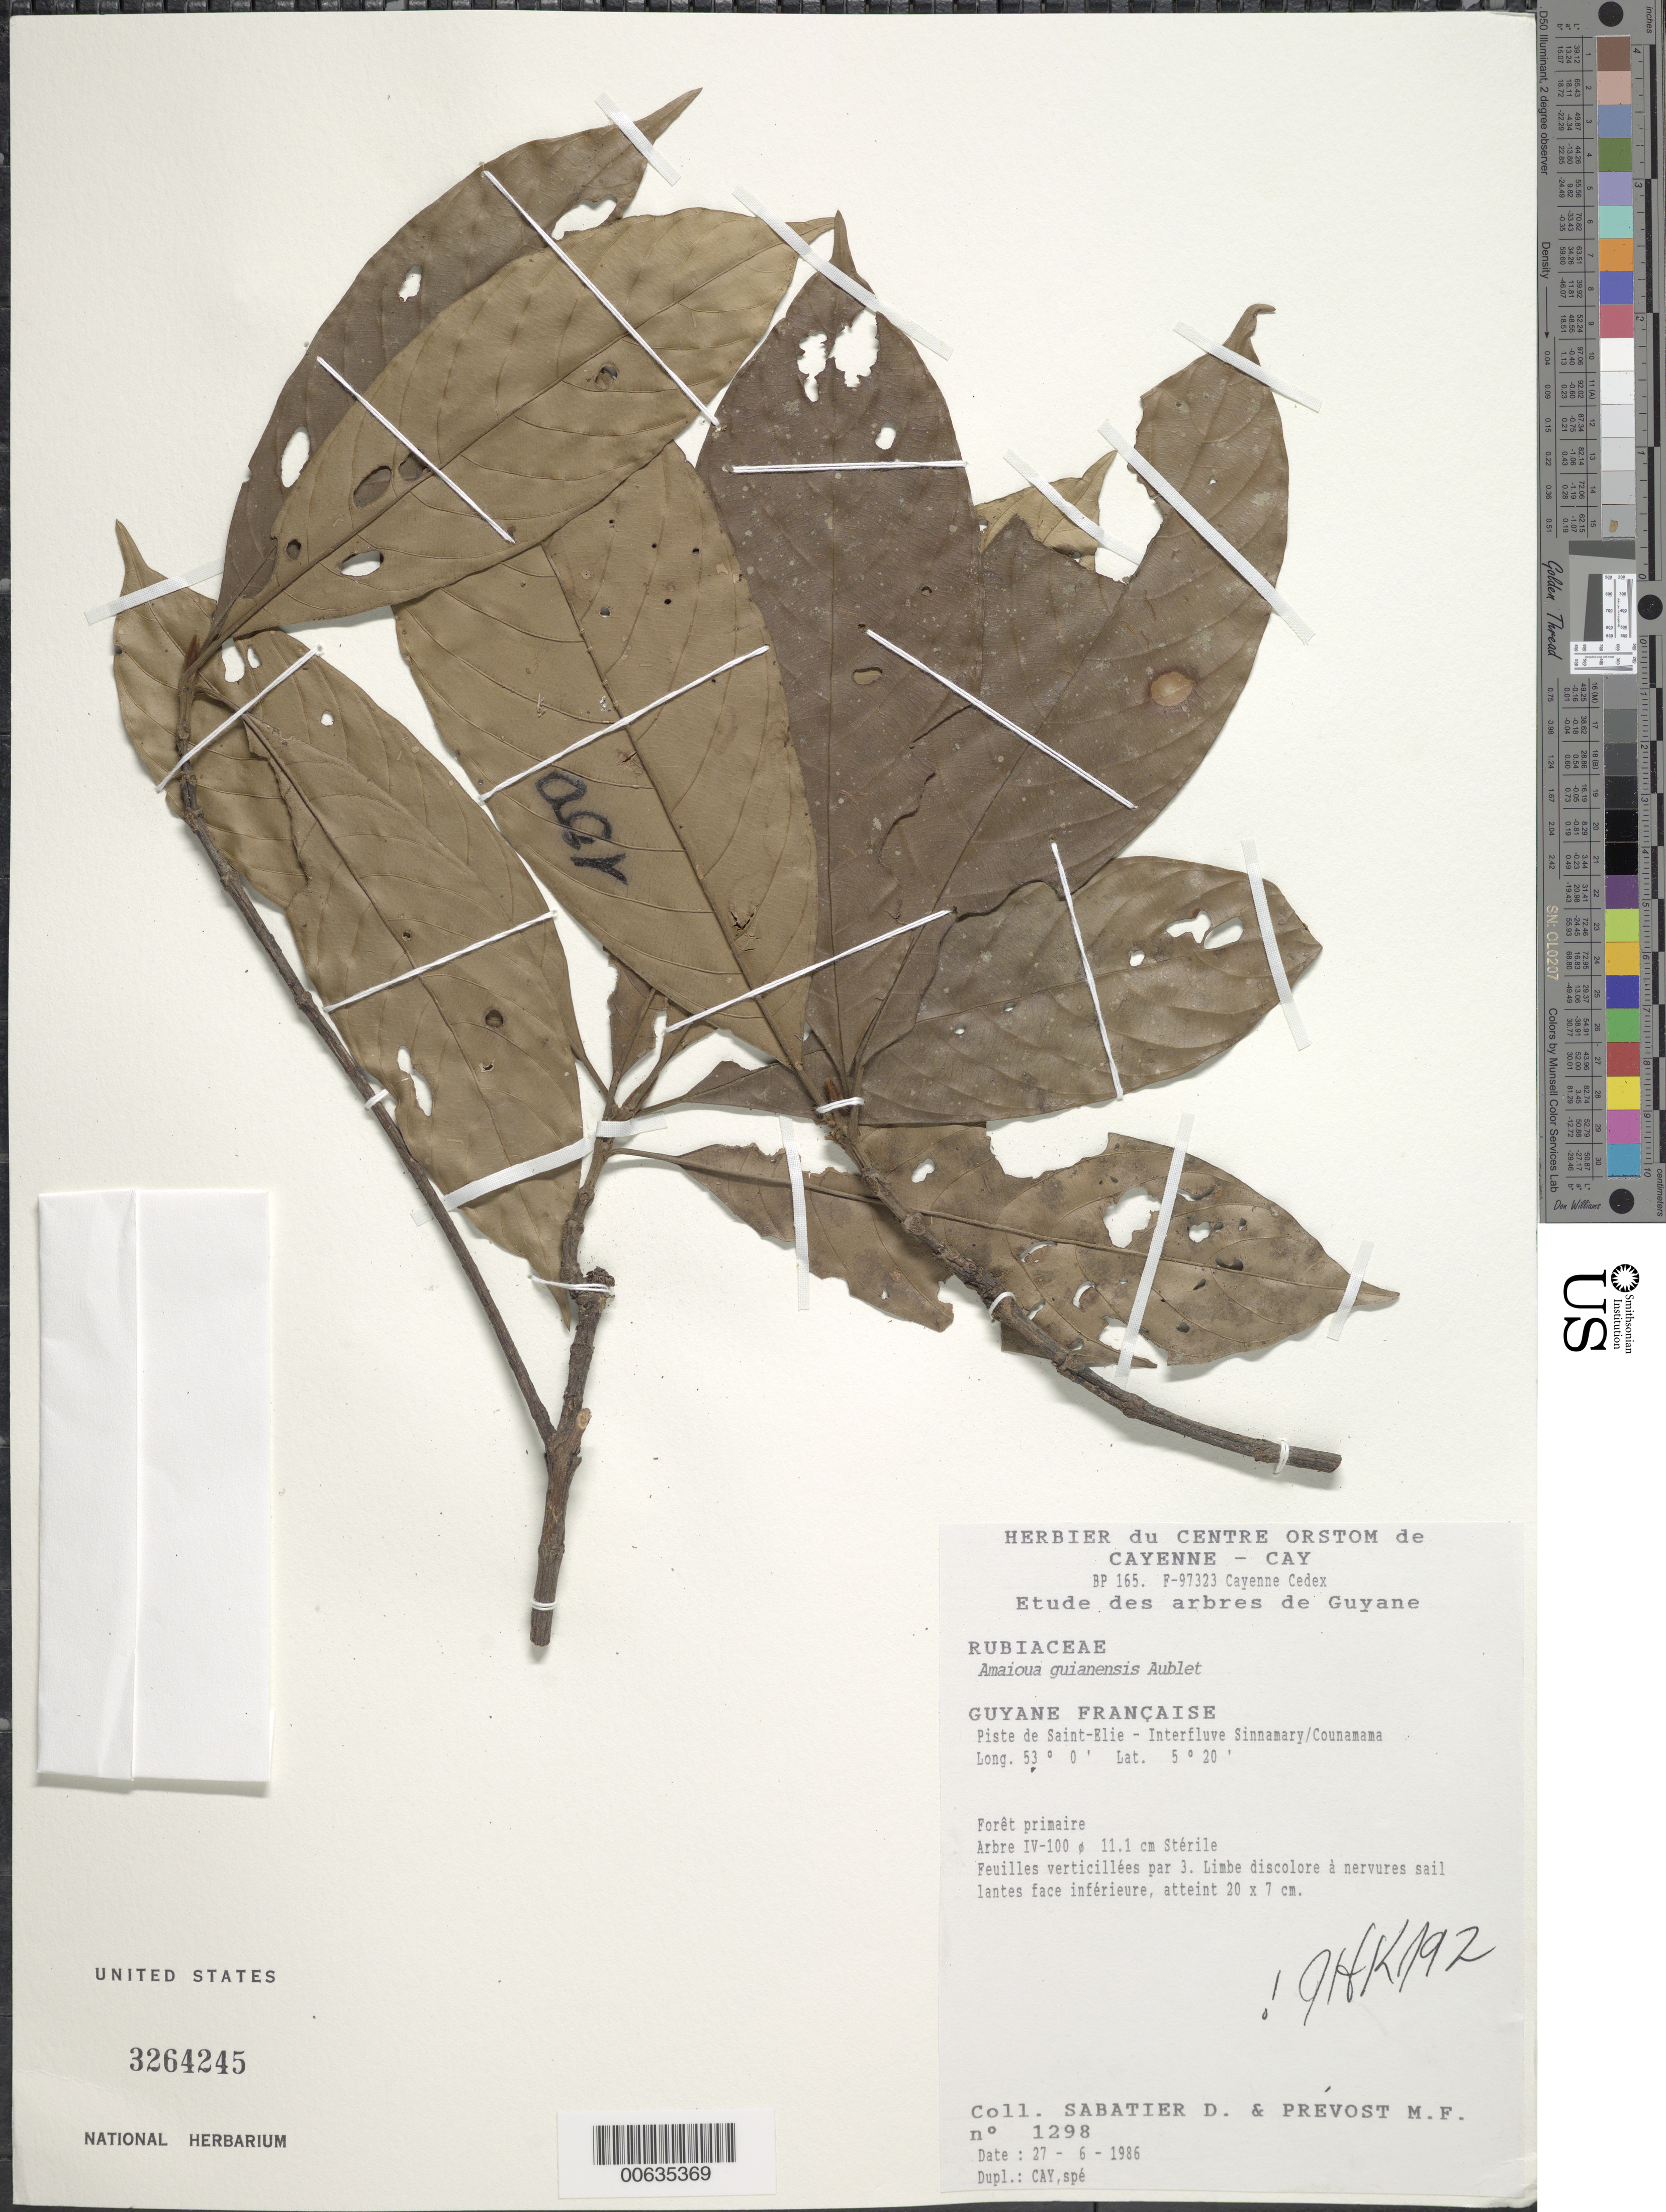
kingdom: Plantae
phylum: Tracheophyta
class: Magnoliopsida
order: Gentianales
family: Rubiaceae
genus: Amaioua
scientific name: Amaioua guianensis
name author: Aubl.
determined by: Kirkbride, J. H.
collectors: D. Sabatier & M.-F. Prévost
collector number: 1298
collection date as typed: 27-Jun-86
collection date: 1986-06-27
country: French Guiana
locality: Piste de Saint-Élie, interfleuve Sinnamary-Counamama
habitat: Primary forest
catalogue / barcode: US 3264245